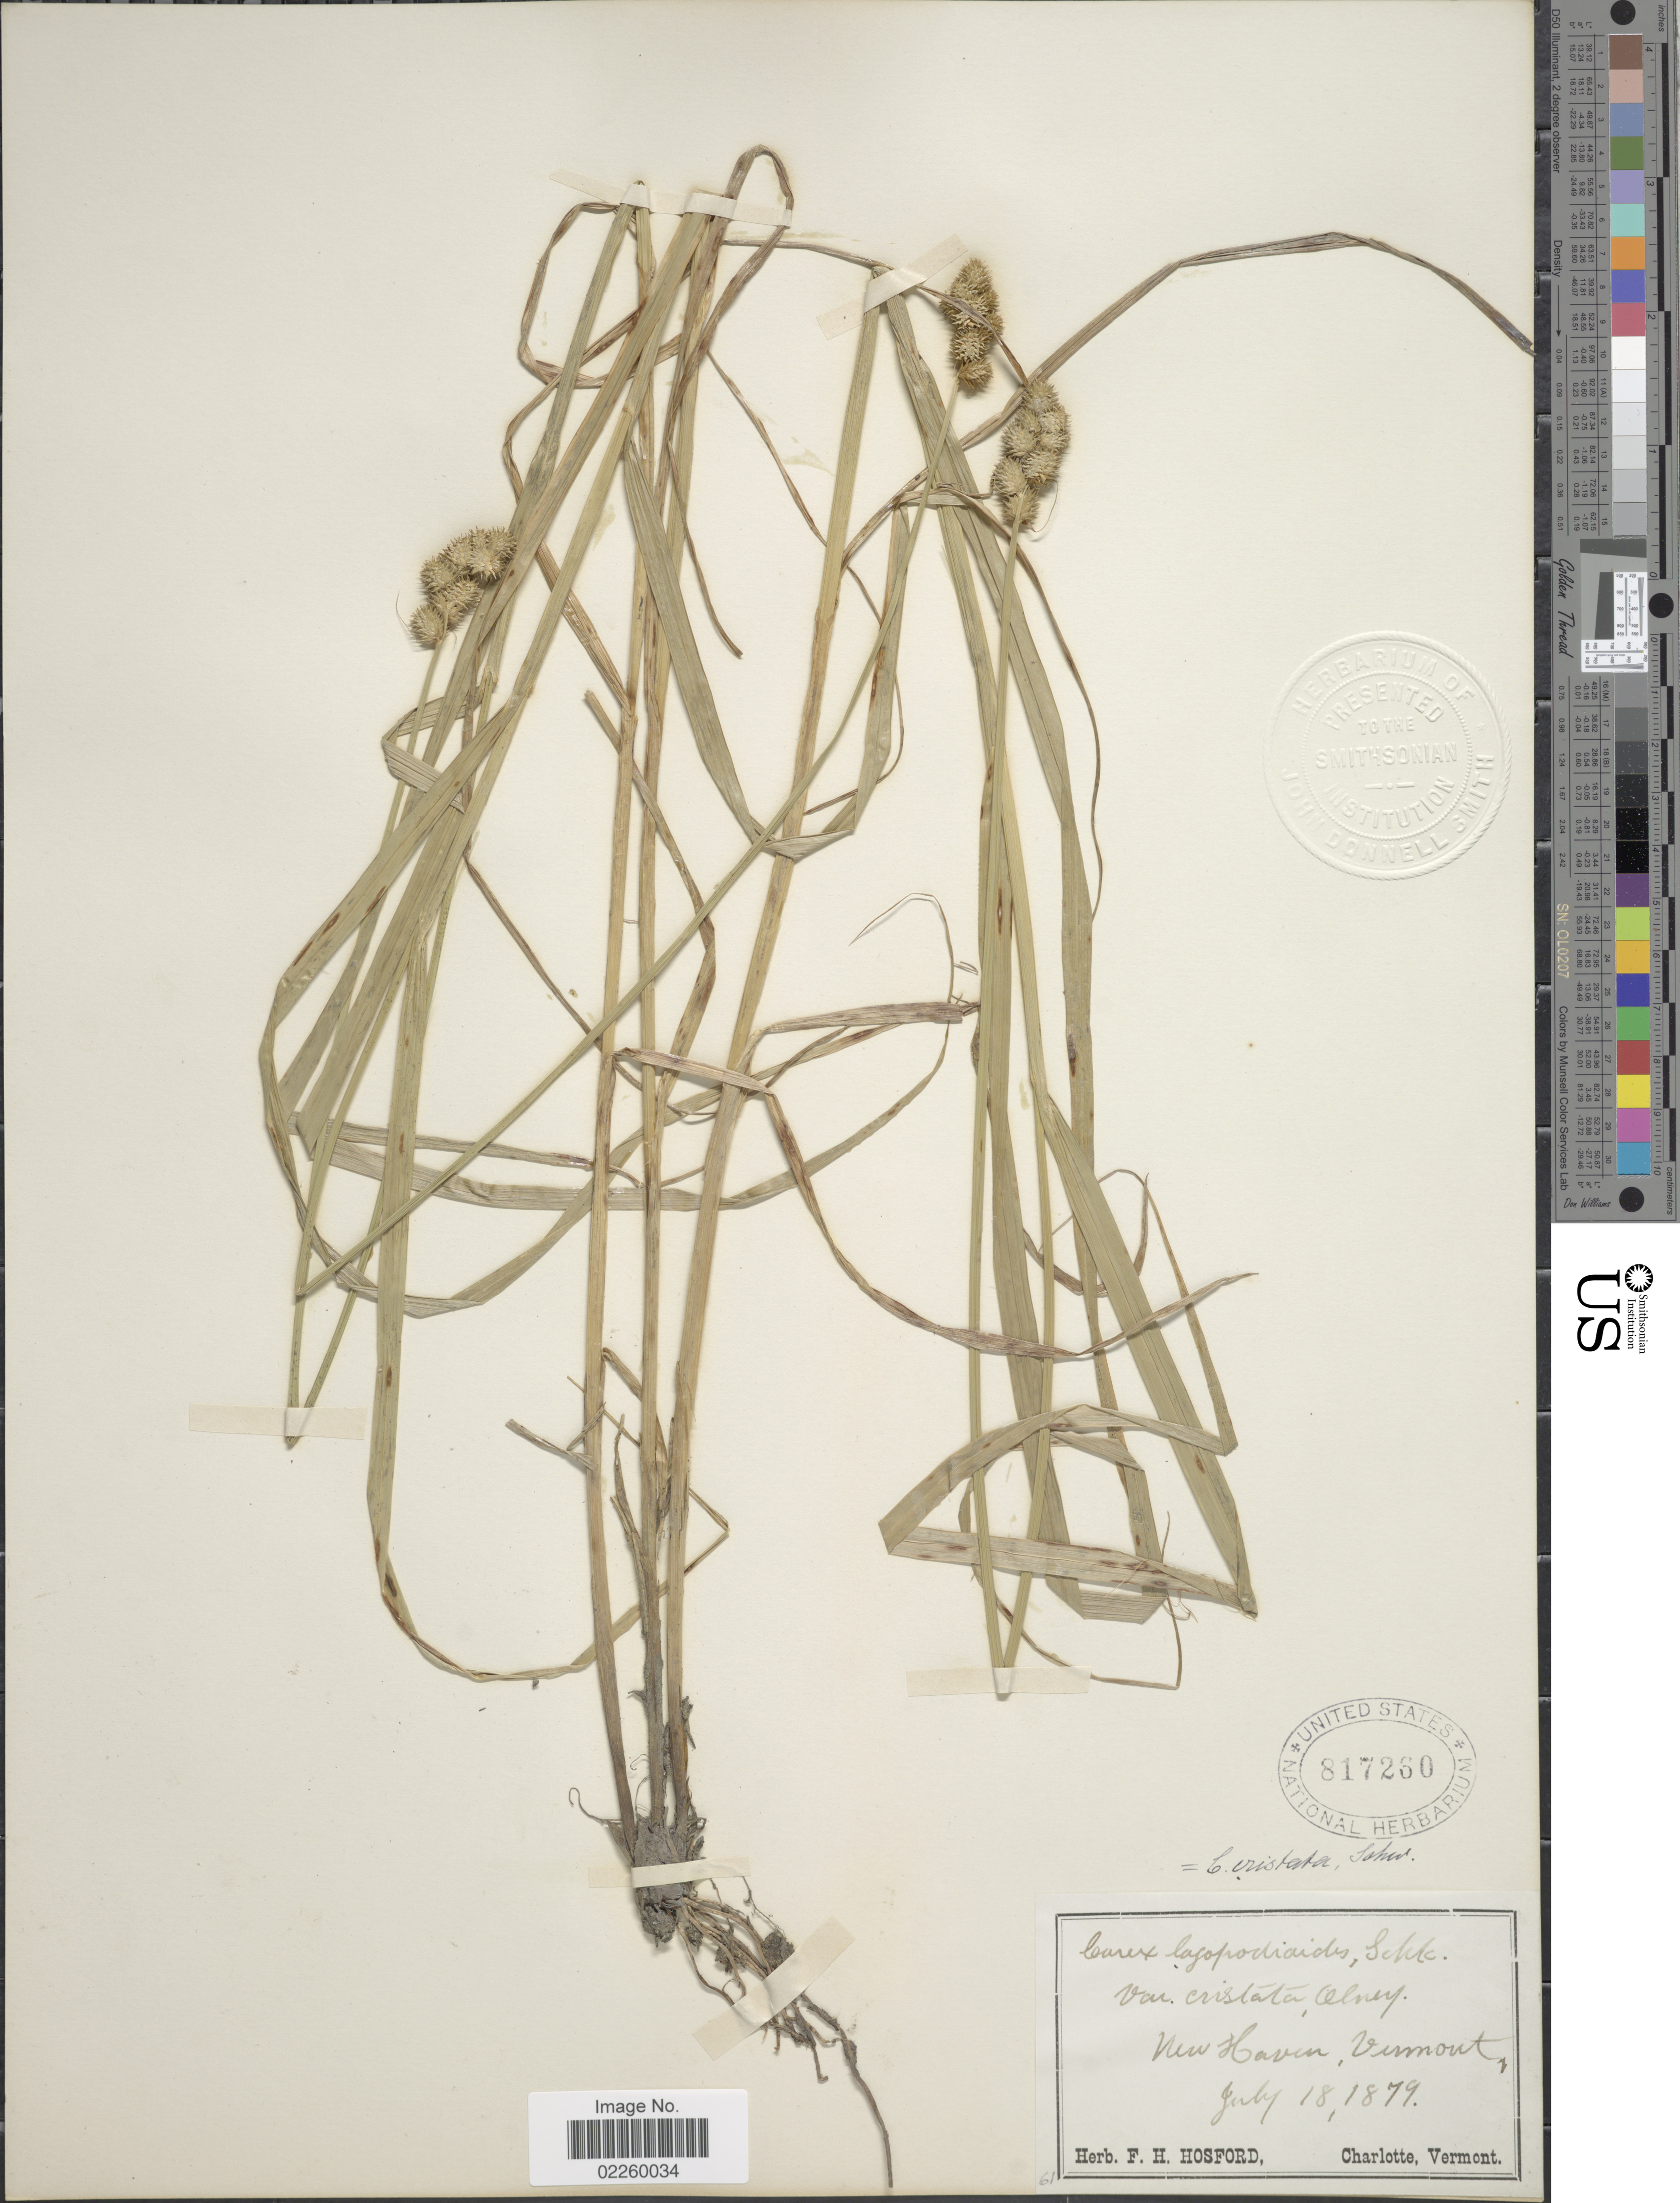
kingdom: Plantae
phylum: Tracheophyta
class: Liliopsida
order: Poales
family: Cyperaceae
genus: Carex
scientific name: Carex cristatella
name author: Britton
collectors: F. Hosford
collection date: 1879-07-18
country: United States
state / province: Vermont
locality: New Haven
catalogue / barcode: US 817260